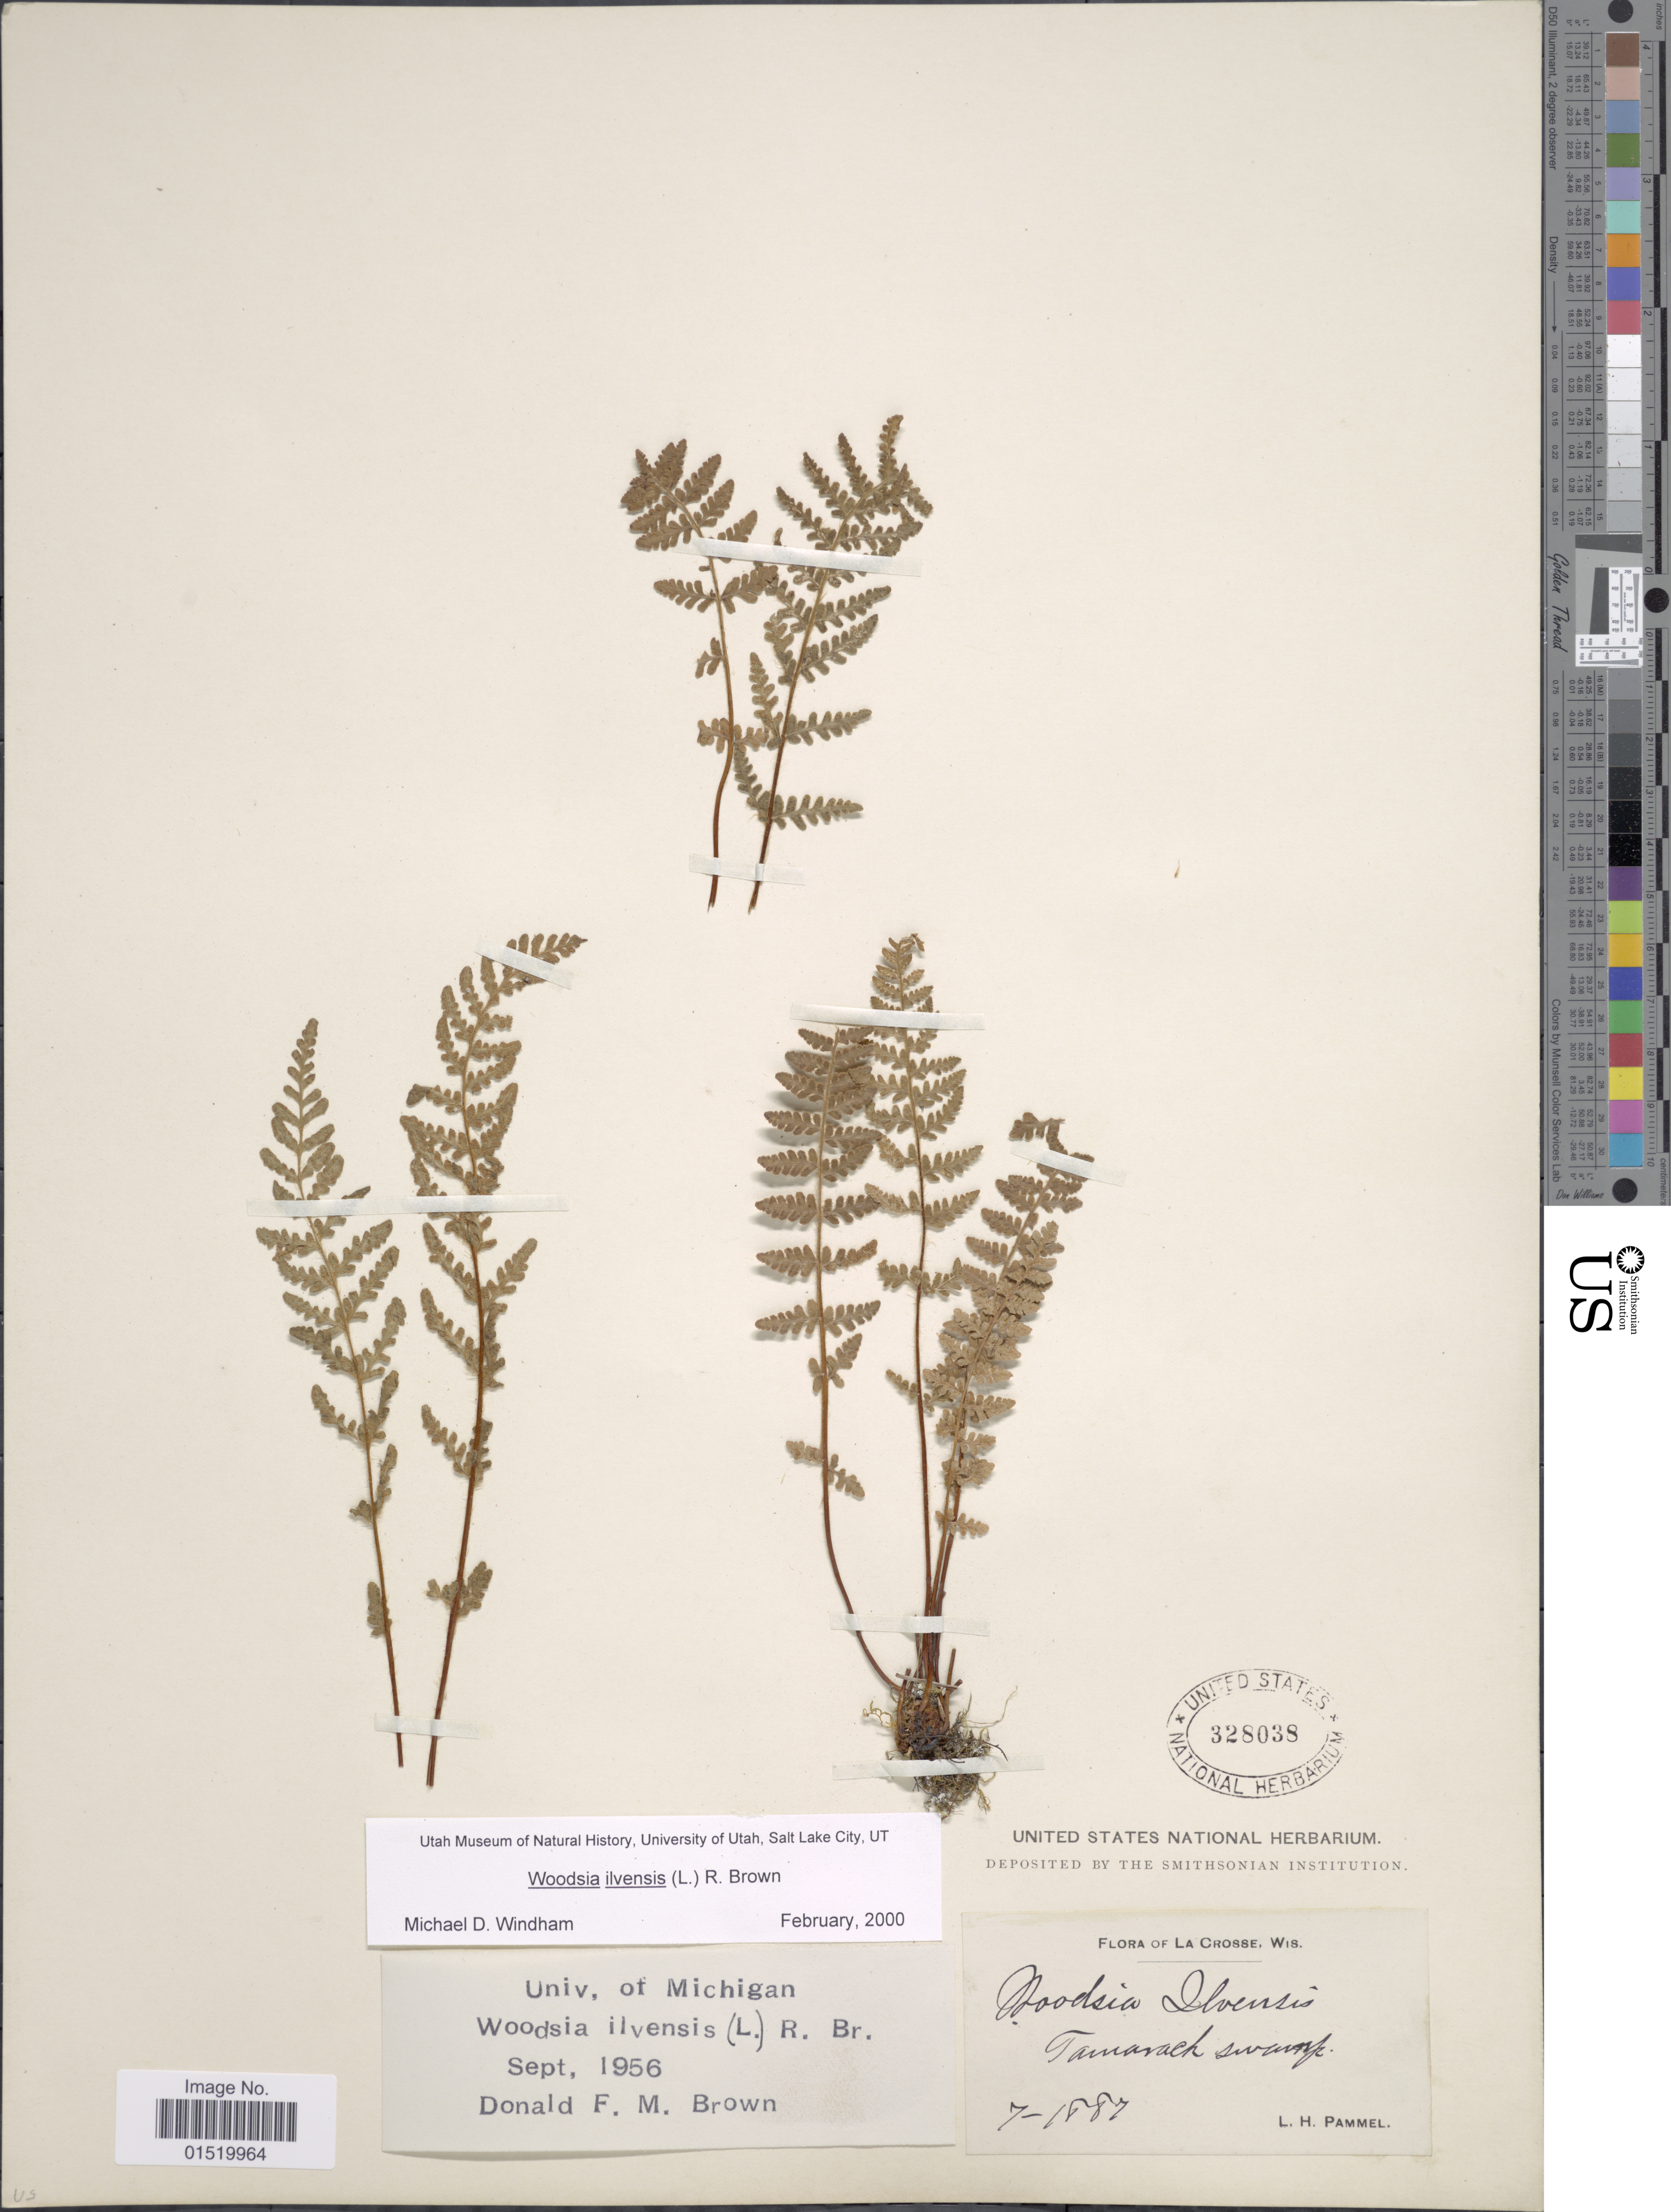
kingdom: Plantae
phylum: Tracheophyta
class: Polypodiopsida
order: Polypodiales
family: Woodsiaceae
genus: Woodsia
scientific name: Woodsia ilvensis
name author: (L.) R. Br.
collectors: L. Pammel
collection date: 1887-07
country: United States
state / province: Wisconsin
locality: La Grosse, Tamarack swamp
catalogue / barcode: US 3208038